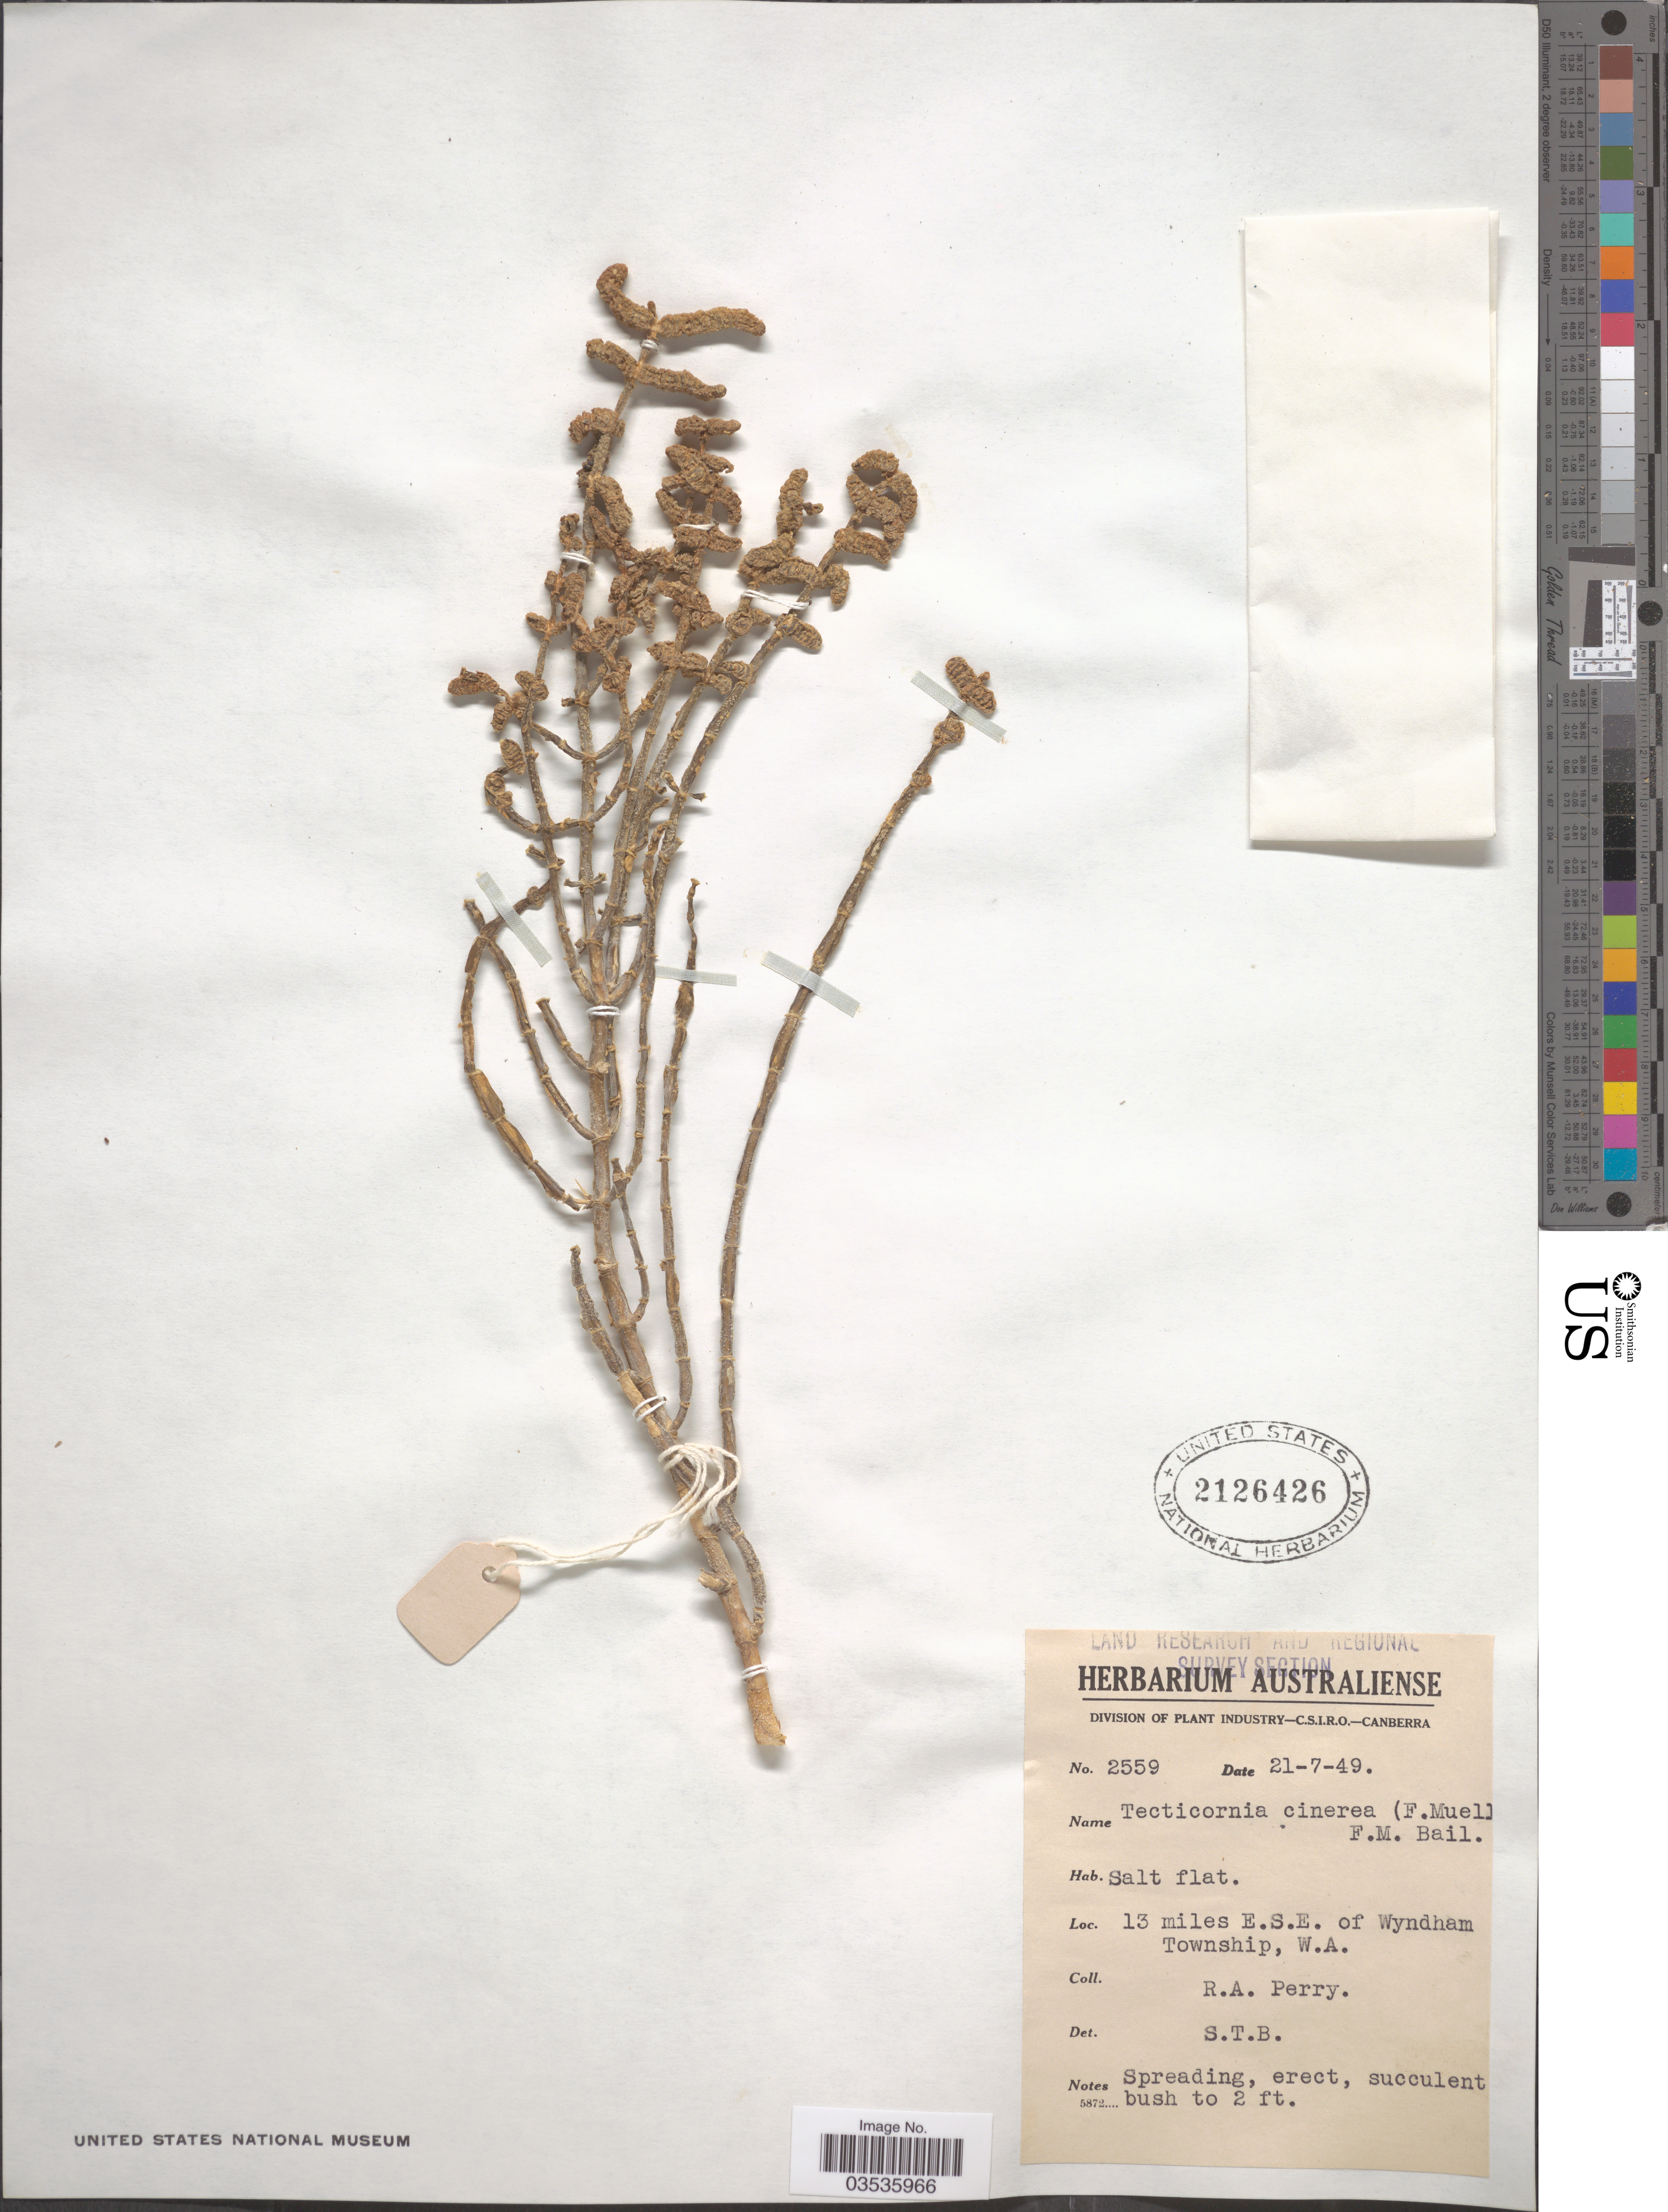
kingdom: Plantae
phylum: Tracheophyta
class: Magnoliopsida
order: Caryophyllales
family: Amaranthaceae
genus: Tecticornia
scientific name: Tecticornia cinerea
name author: (F. Muell.) Baill.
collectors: Perry, R. A.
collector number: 2559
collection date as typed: Transcribed d/m/y: 21/7/49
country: Australia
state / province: Western Australia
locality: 13 miles E.S.E. of Wyndham Township.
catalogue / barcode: US 2126426